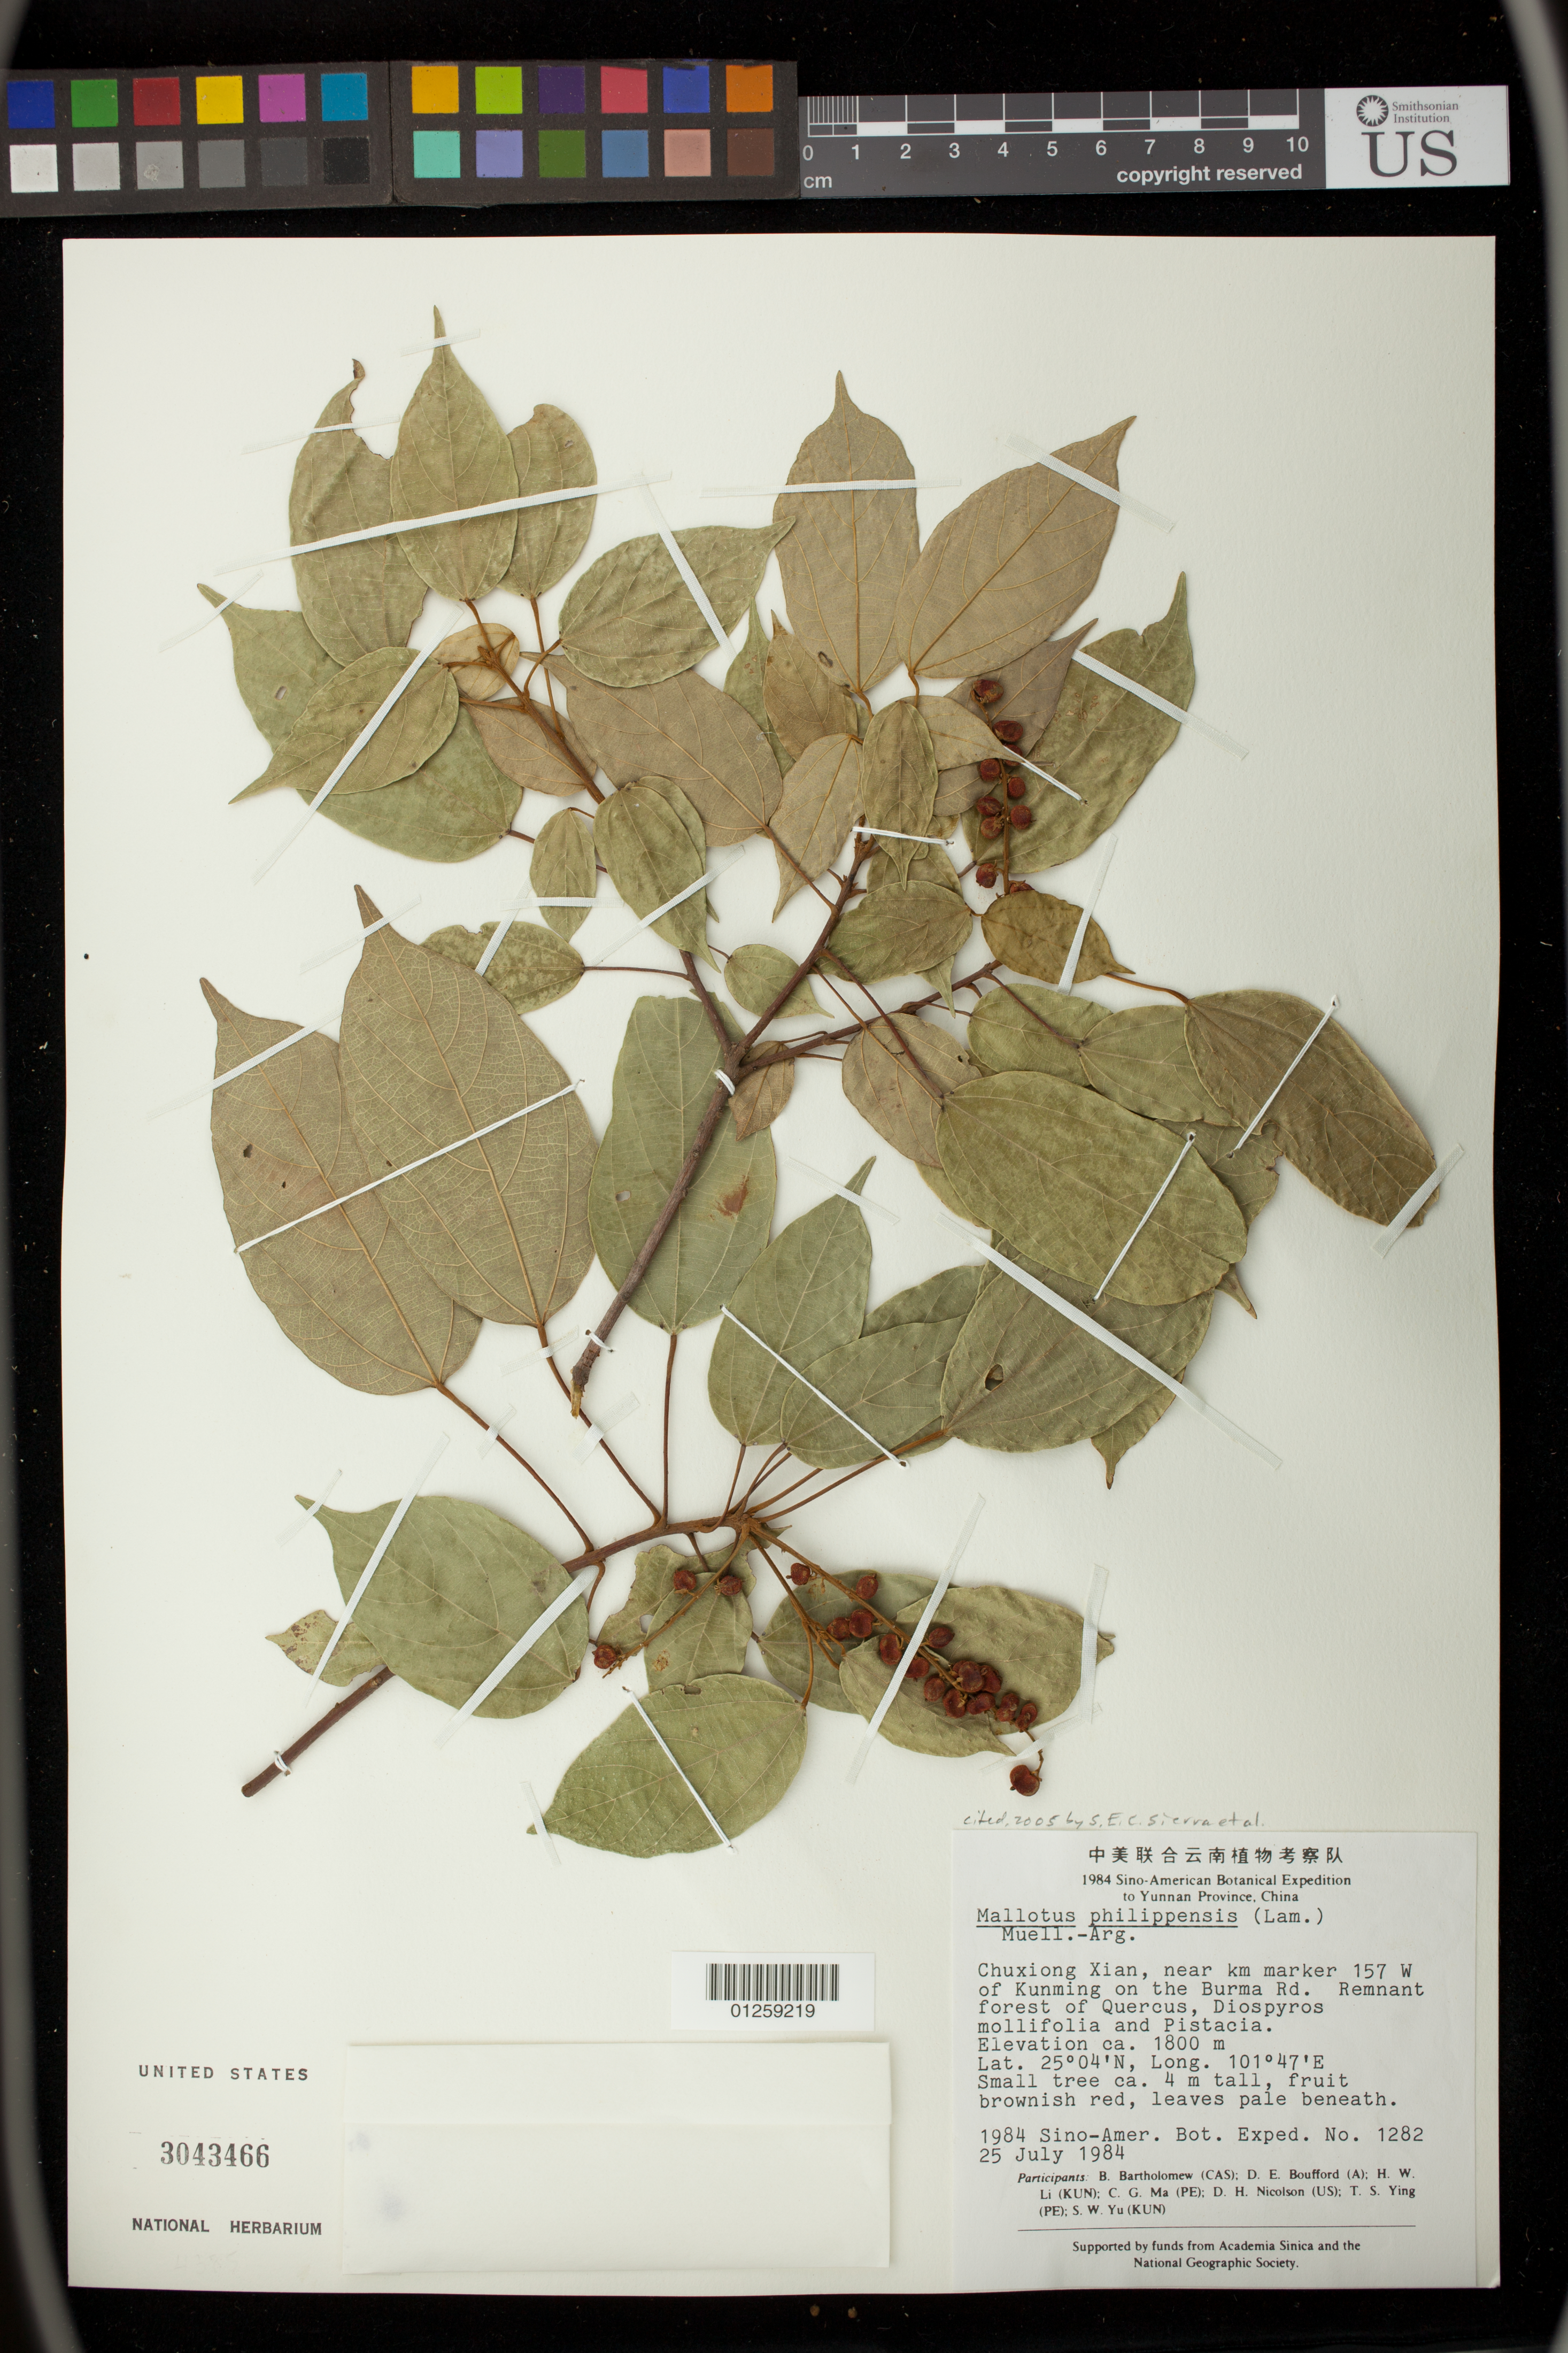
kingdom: Plantae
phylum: Tracheophyta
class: Magnoliopsida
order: Malpighiales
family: Euphorbiaceae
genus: Mallotus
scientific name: Mallotus philippensis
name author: (Lam.) Müll. Arg.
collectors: B. Bartholomew, D. E. Boufford, H. W. Li, C. Ma, D. H. Nicolson, T. Ying & S. Yu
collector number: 1282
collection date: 1984-07-25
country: China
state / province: Yunnan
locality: Chuxiong Xian, near km marker 157 W of Kunming on the Burma Road.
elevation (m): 1800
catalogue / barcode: US 3043466